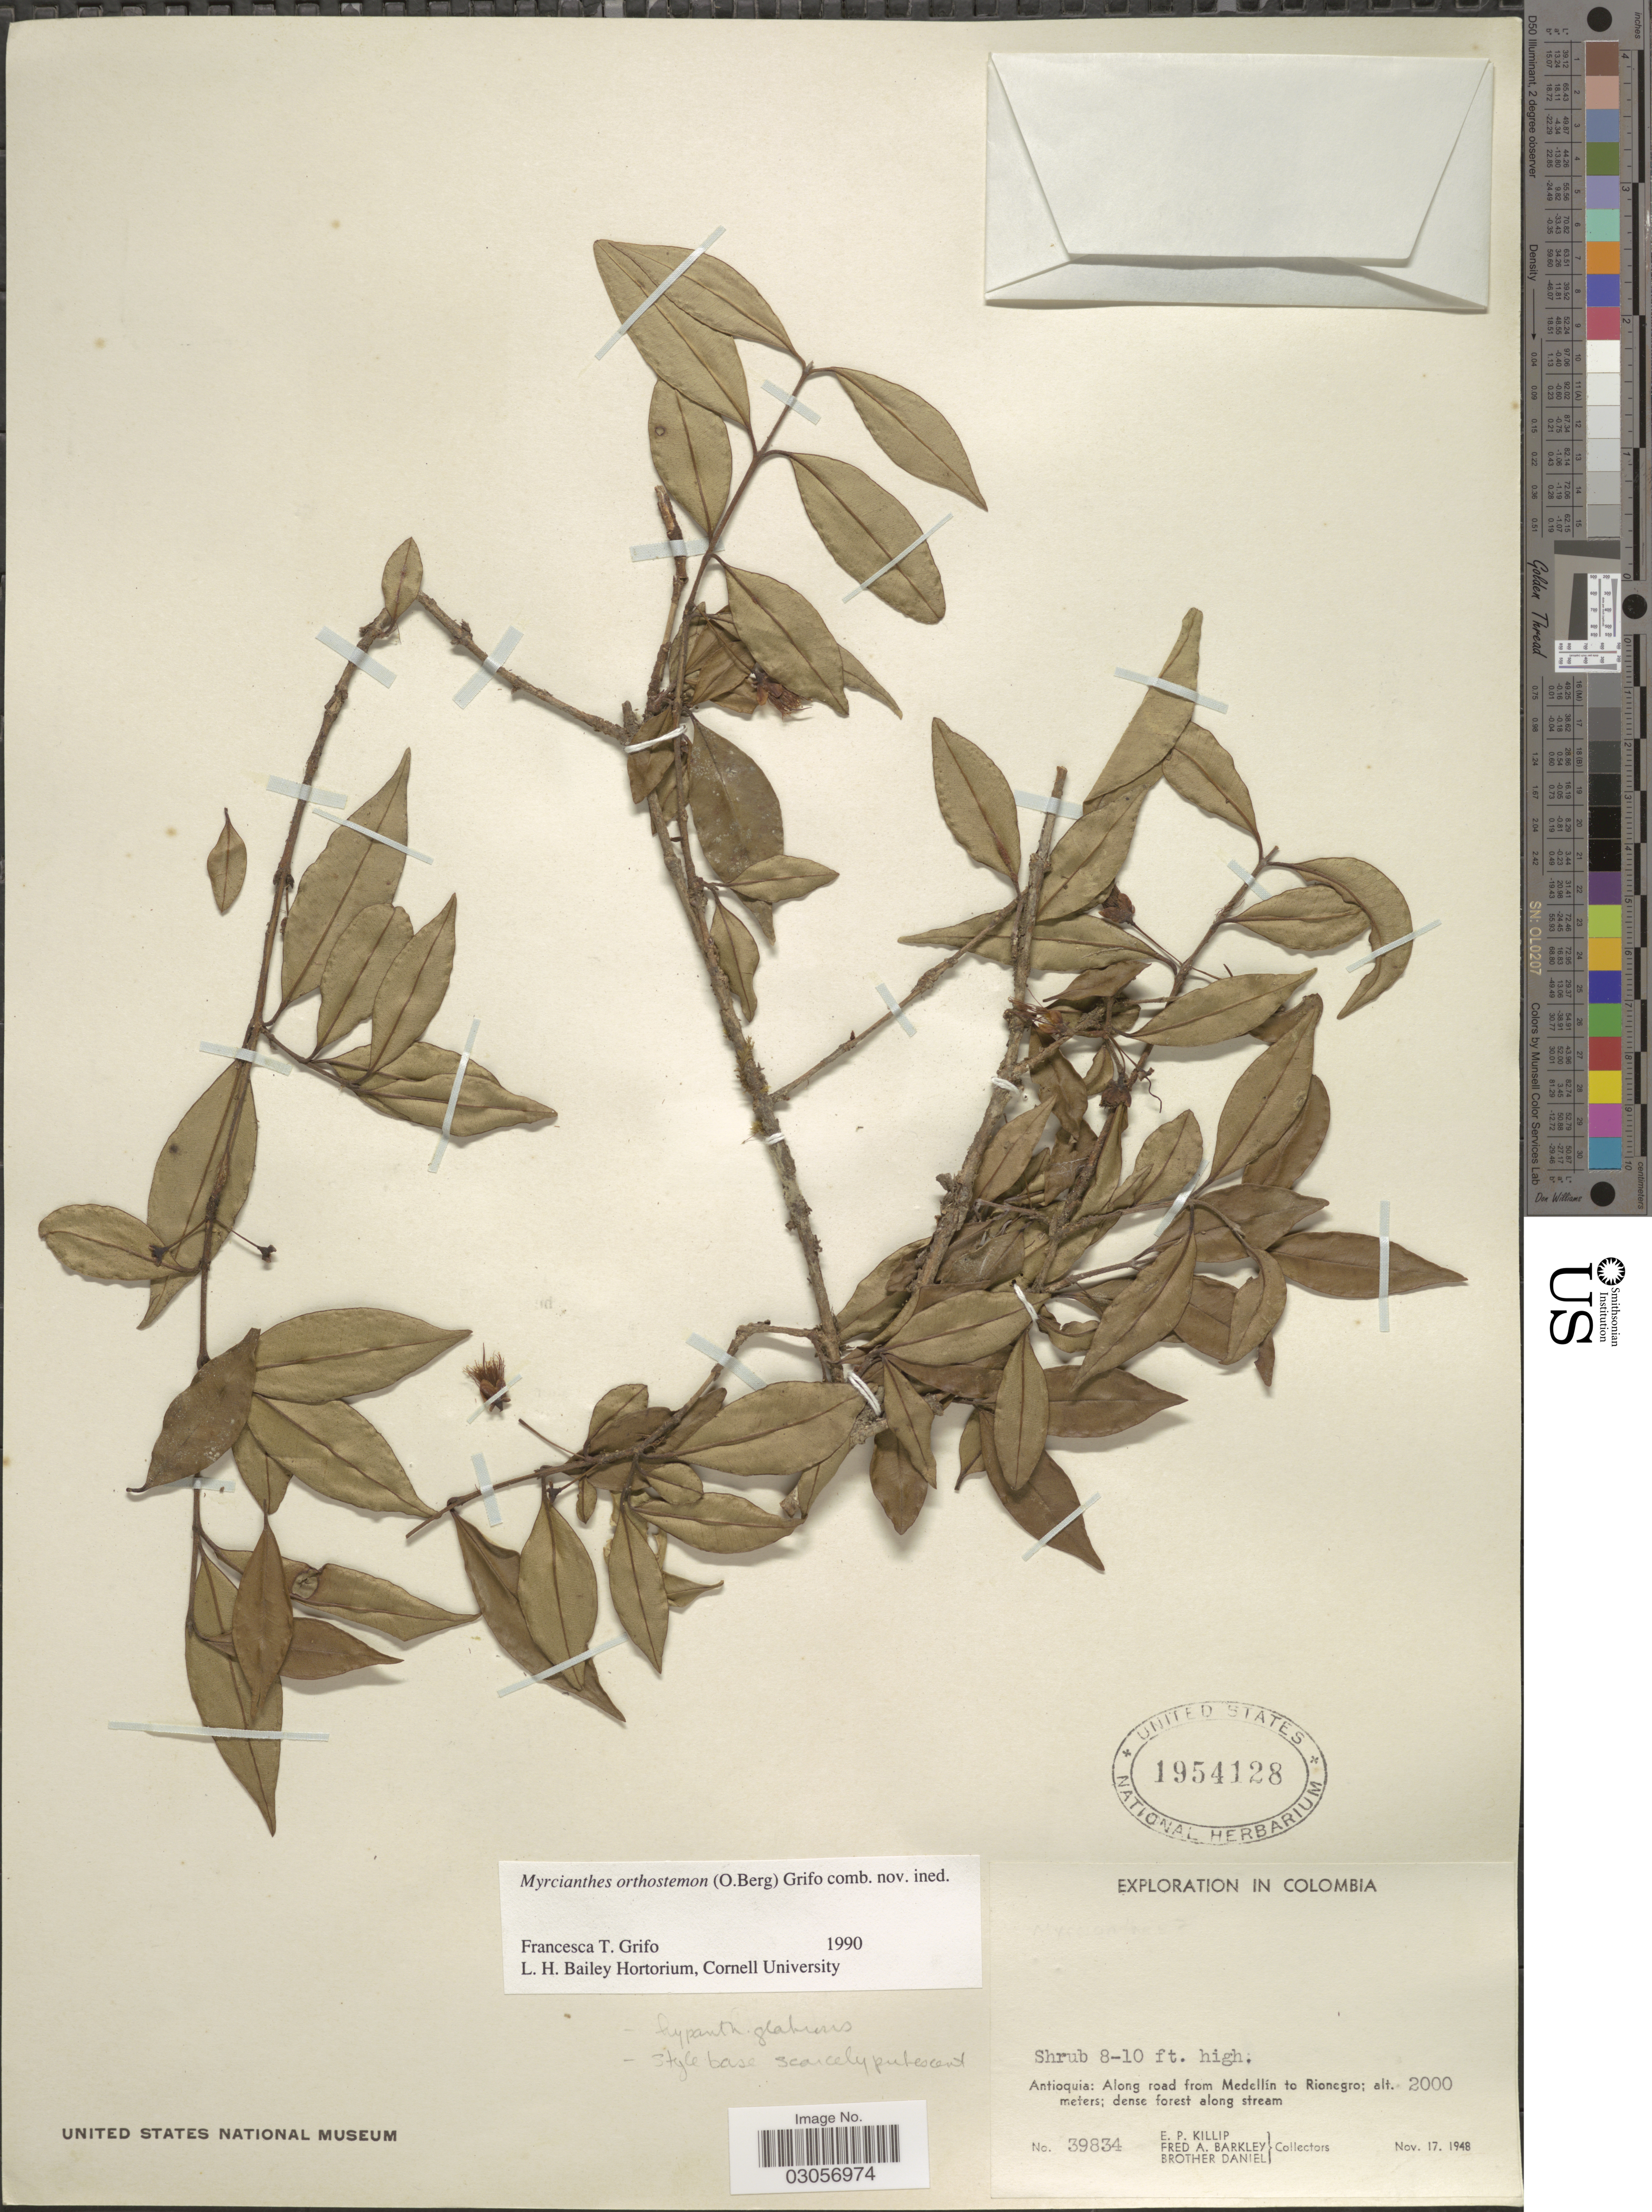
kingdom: Plantae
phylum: Tracheophyta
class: Magnoliopsida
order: Myrtales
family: Myrtaceae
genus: Myrcianthes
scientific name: Myrcianthes orthostemon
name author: (O. Berg) Grifo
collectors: E. P. Killip, F. A. Barkley & Bro. Daniel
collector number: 39834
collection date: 1948-11-17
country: Colombia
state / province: Antioquia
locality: Along road from Medellín to Rionegro.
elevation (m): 2000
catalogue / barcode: US 1954128